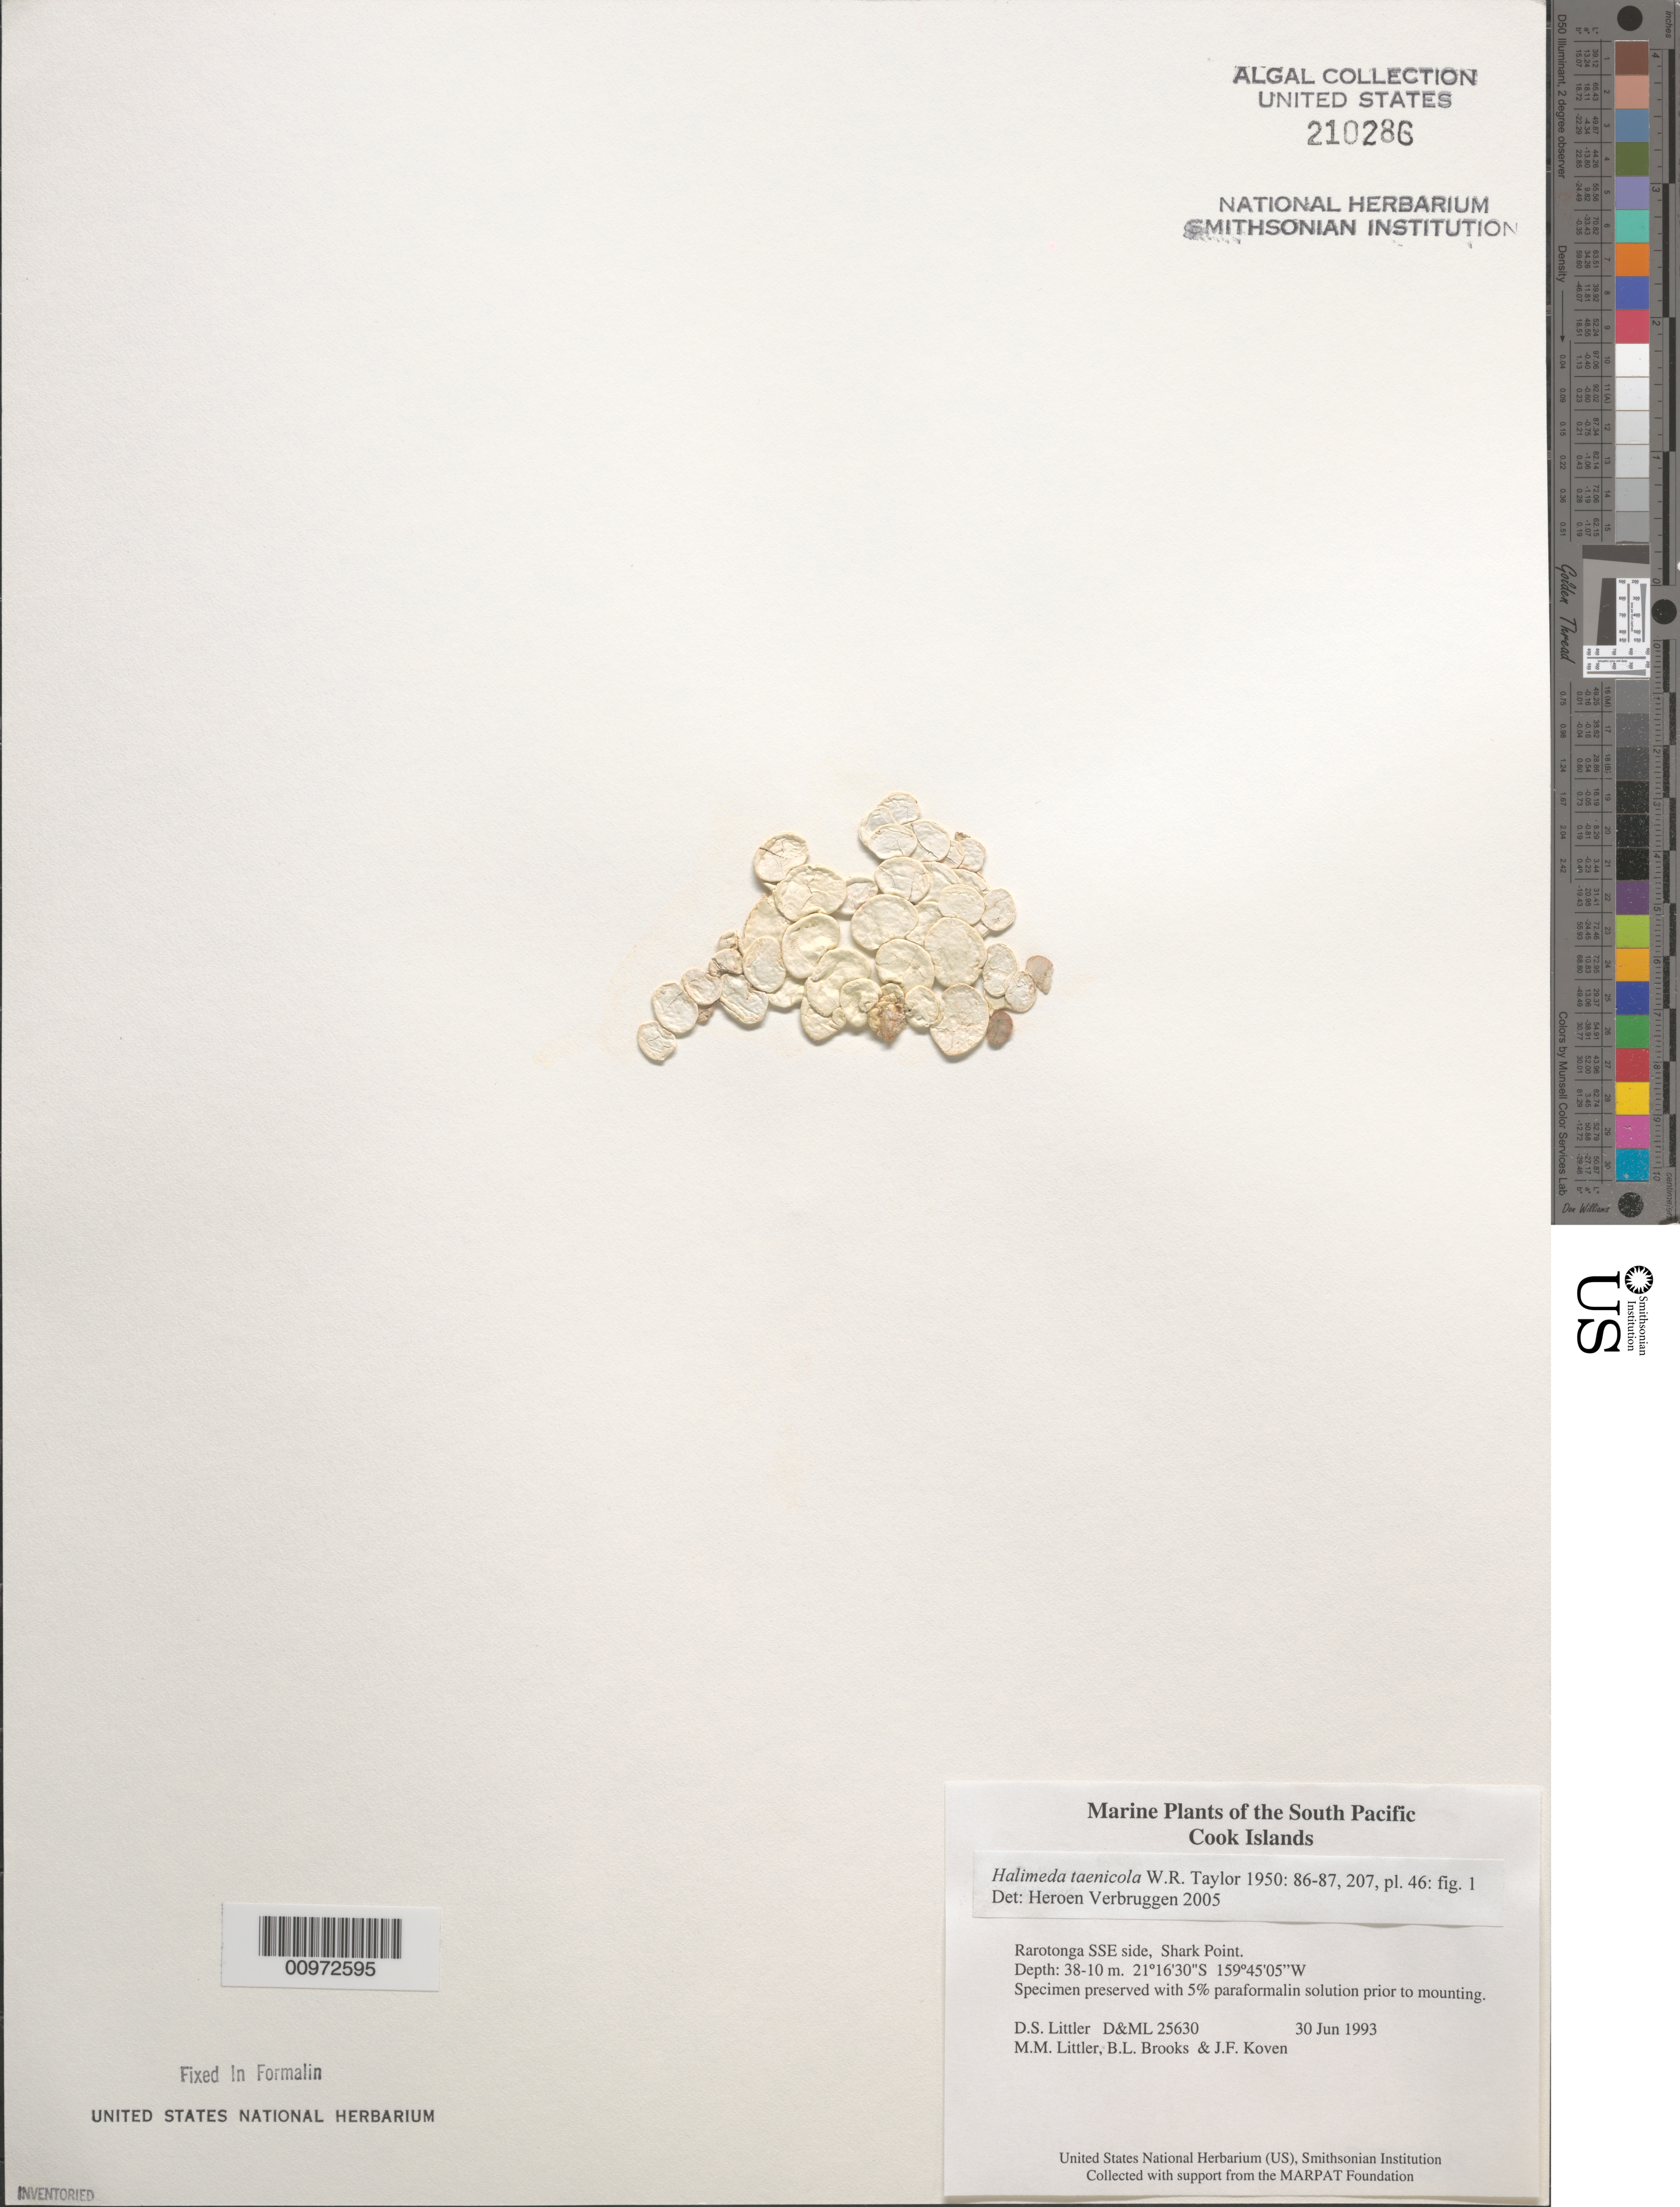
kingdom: Plantae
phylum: Chlorophyta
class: Ulvophyceae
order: Bryopsidales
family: Halimedaceae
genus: Halimeda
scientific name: Halimeda taenicola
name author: W.R. Taylor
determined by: Verbruggen, H.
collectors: D. S. Littler, M. M. Littler, B. Brooks & J. Koven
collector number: D&ML 25630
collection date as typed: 30 Jun 1993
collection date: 1993-06-30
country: Cook Islands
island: Rarotonga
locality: Shark Point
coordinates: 21 16'30"S, 159 45'05"W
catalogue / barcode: US 210286